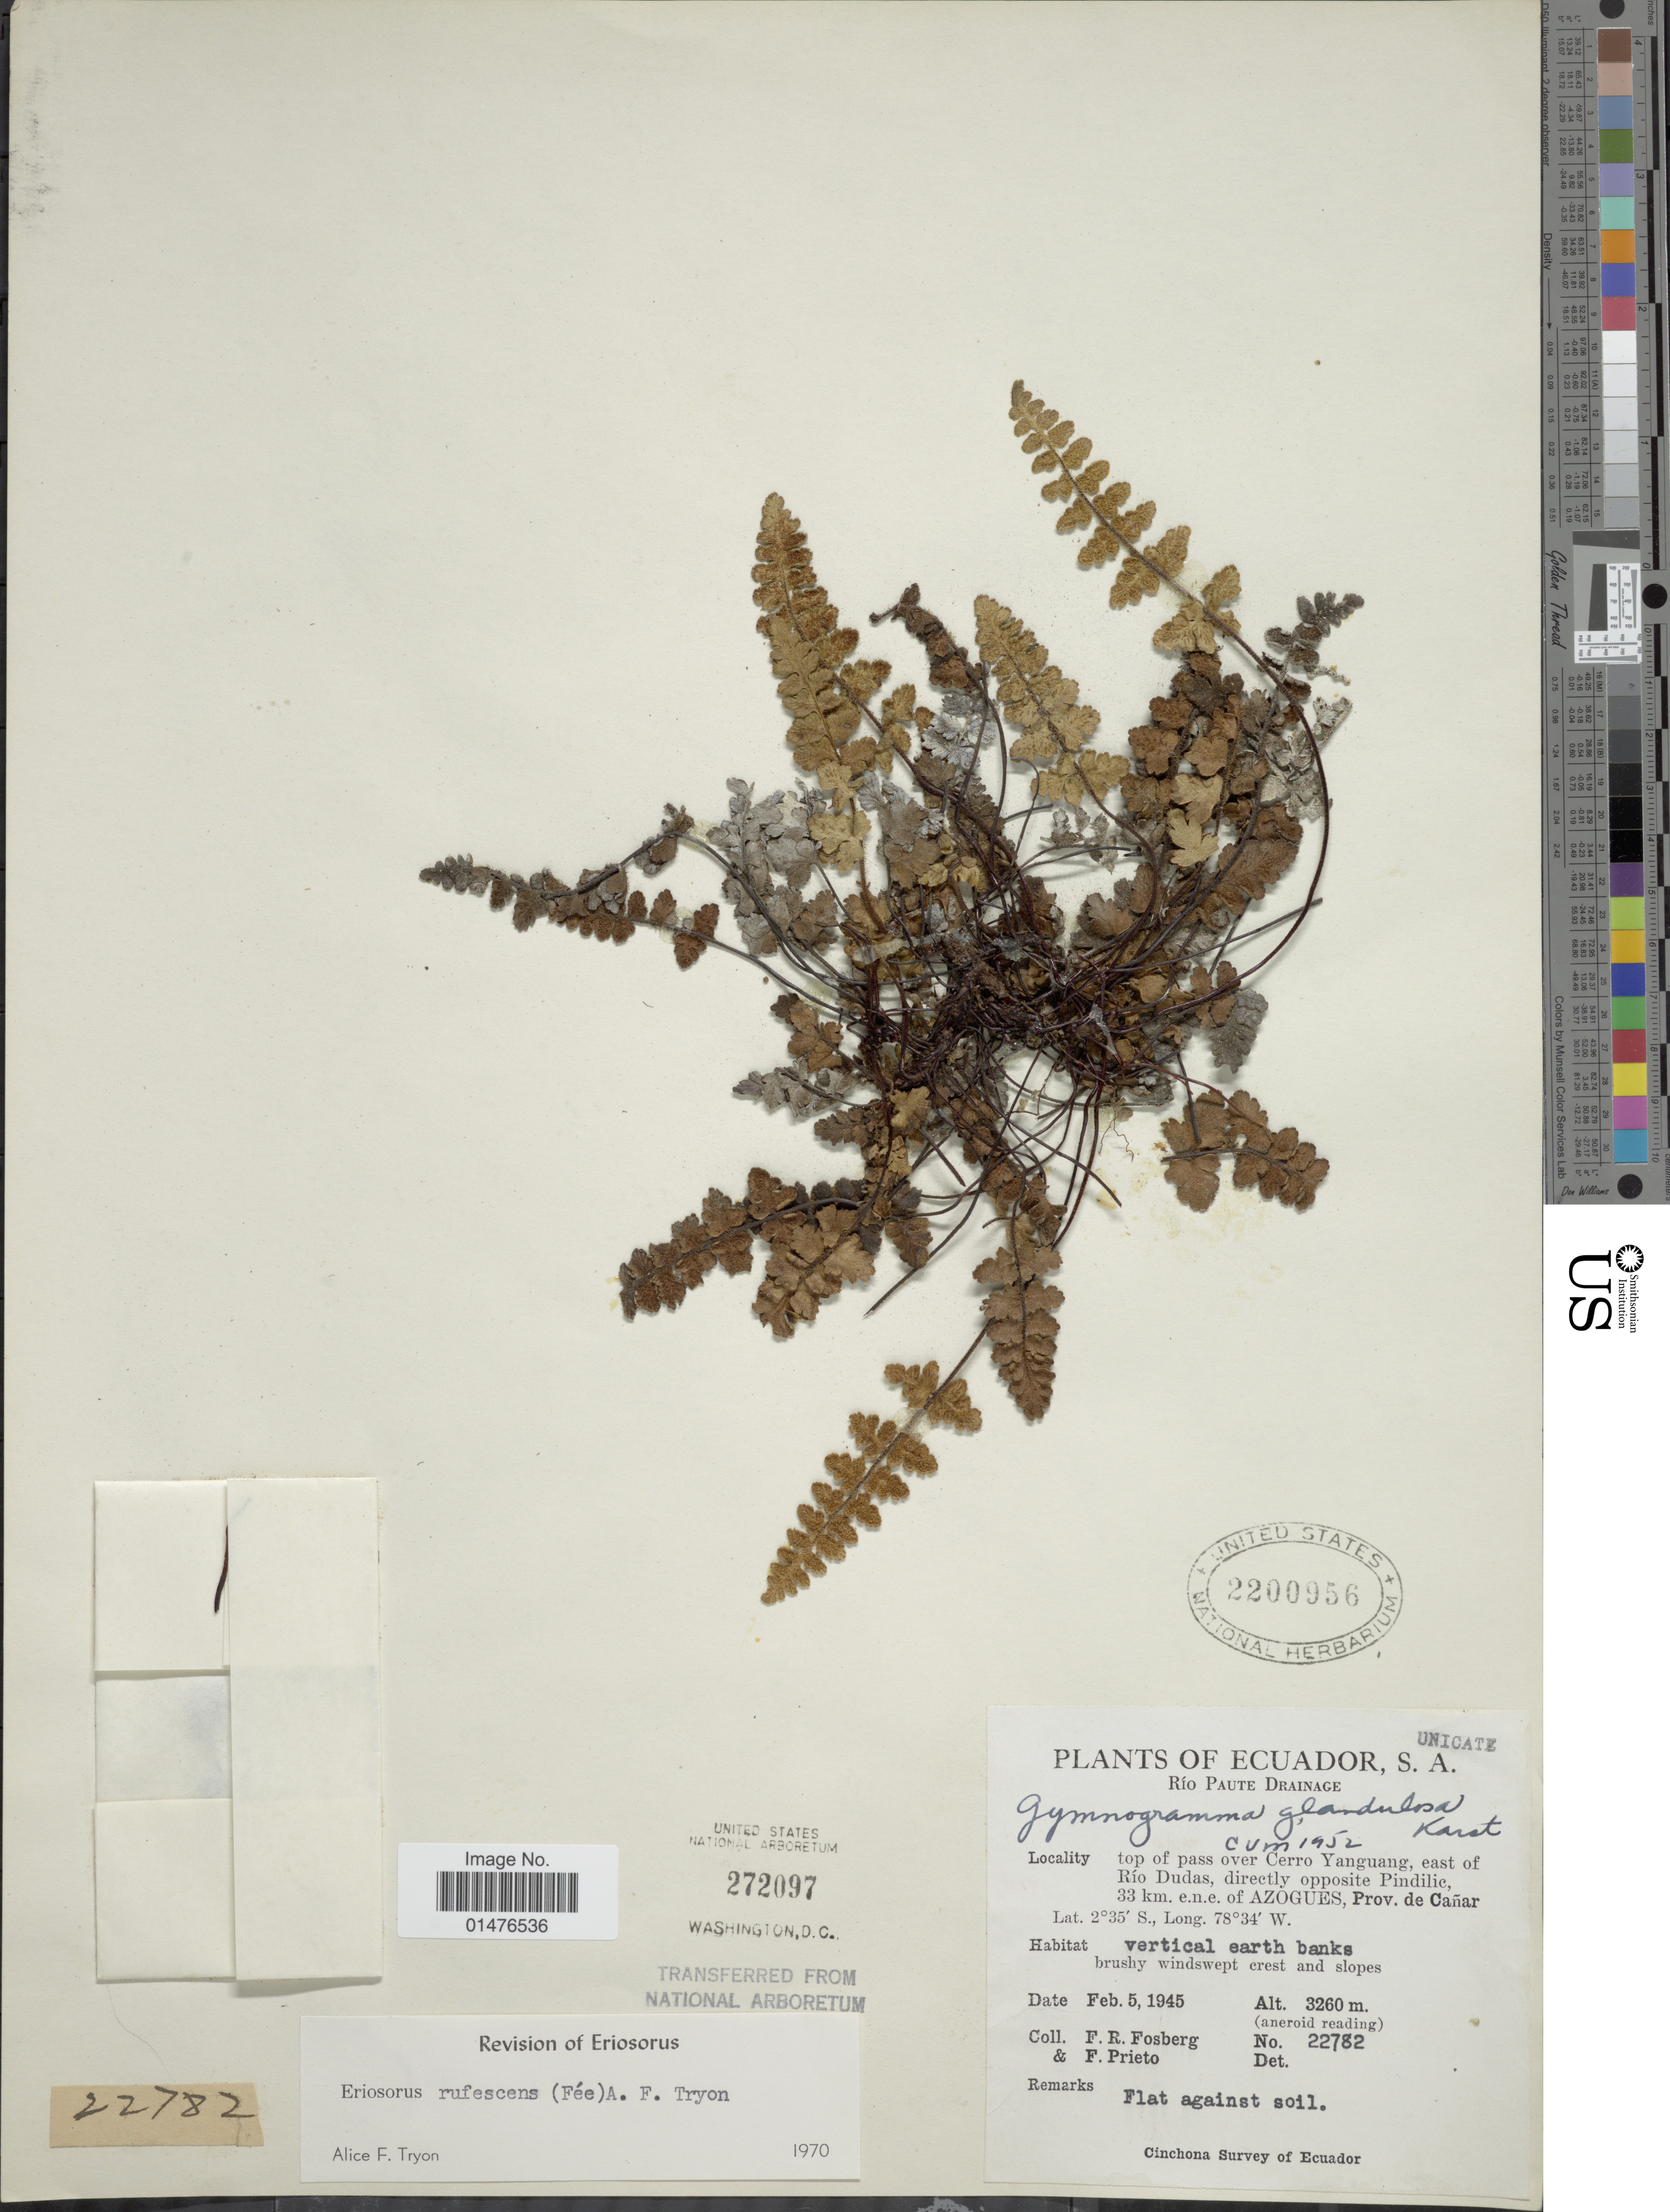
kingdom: Plantae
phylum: Tracheophyta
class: Polypodiopsida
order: Polypodiales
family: Pteridaceae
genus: Jamesonia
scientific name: Jamesonia rufescens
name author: (Fée) Christenh.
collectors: F. R. Fosberg & F. Prieto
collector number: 22782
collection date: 1945-02-05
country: Ecuador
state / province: Cañar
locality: Río Paute Drainage. Top of pass over Cerro Yanguang, east of Río Dudas, directly opposite Pindilic, 33 km. e.n.e. of Azoguess, prov. de Cañar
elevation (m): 3260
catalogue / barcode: US 2200956